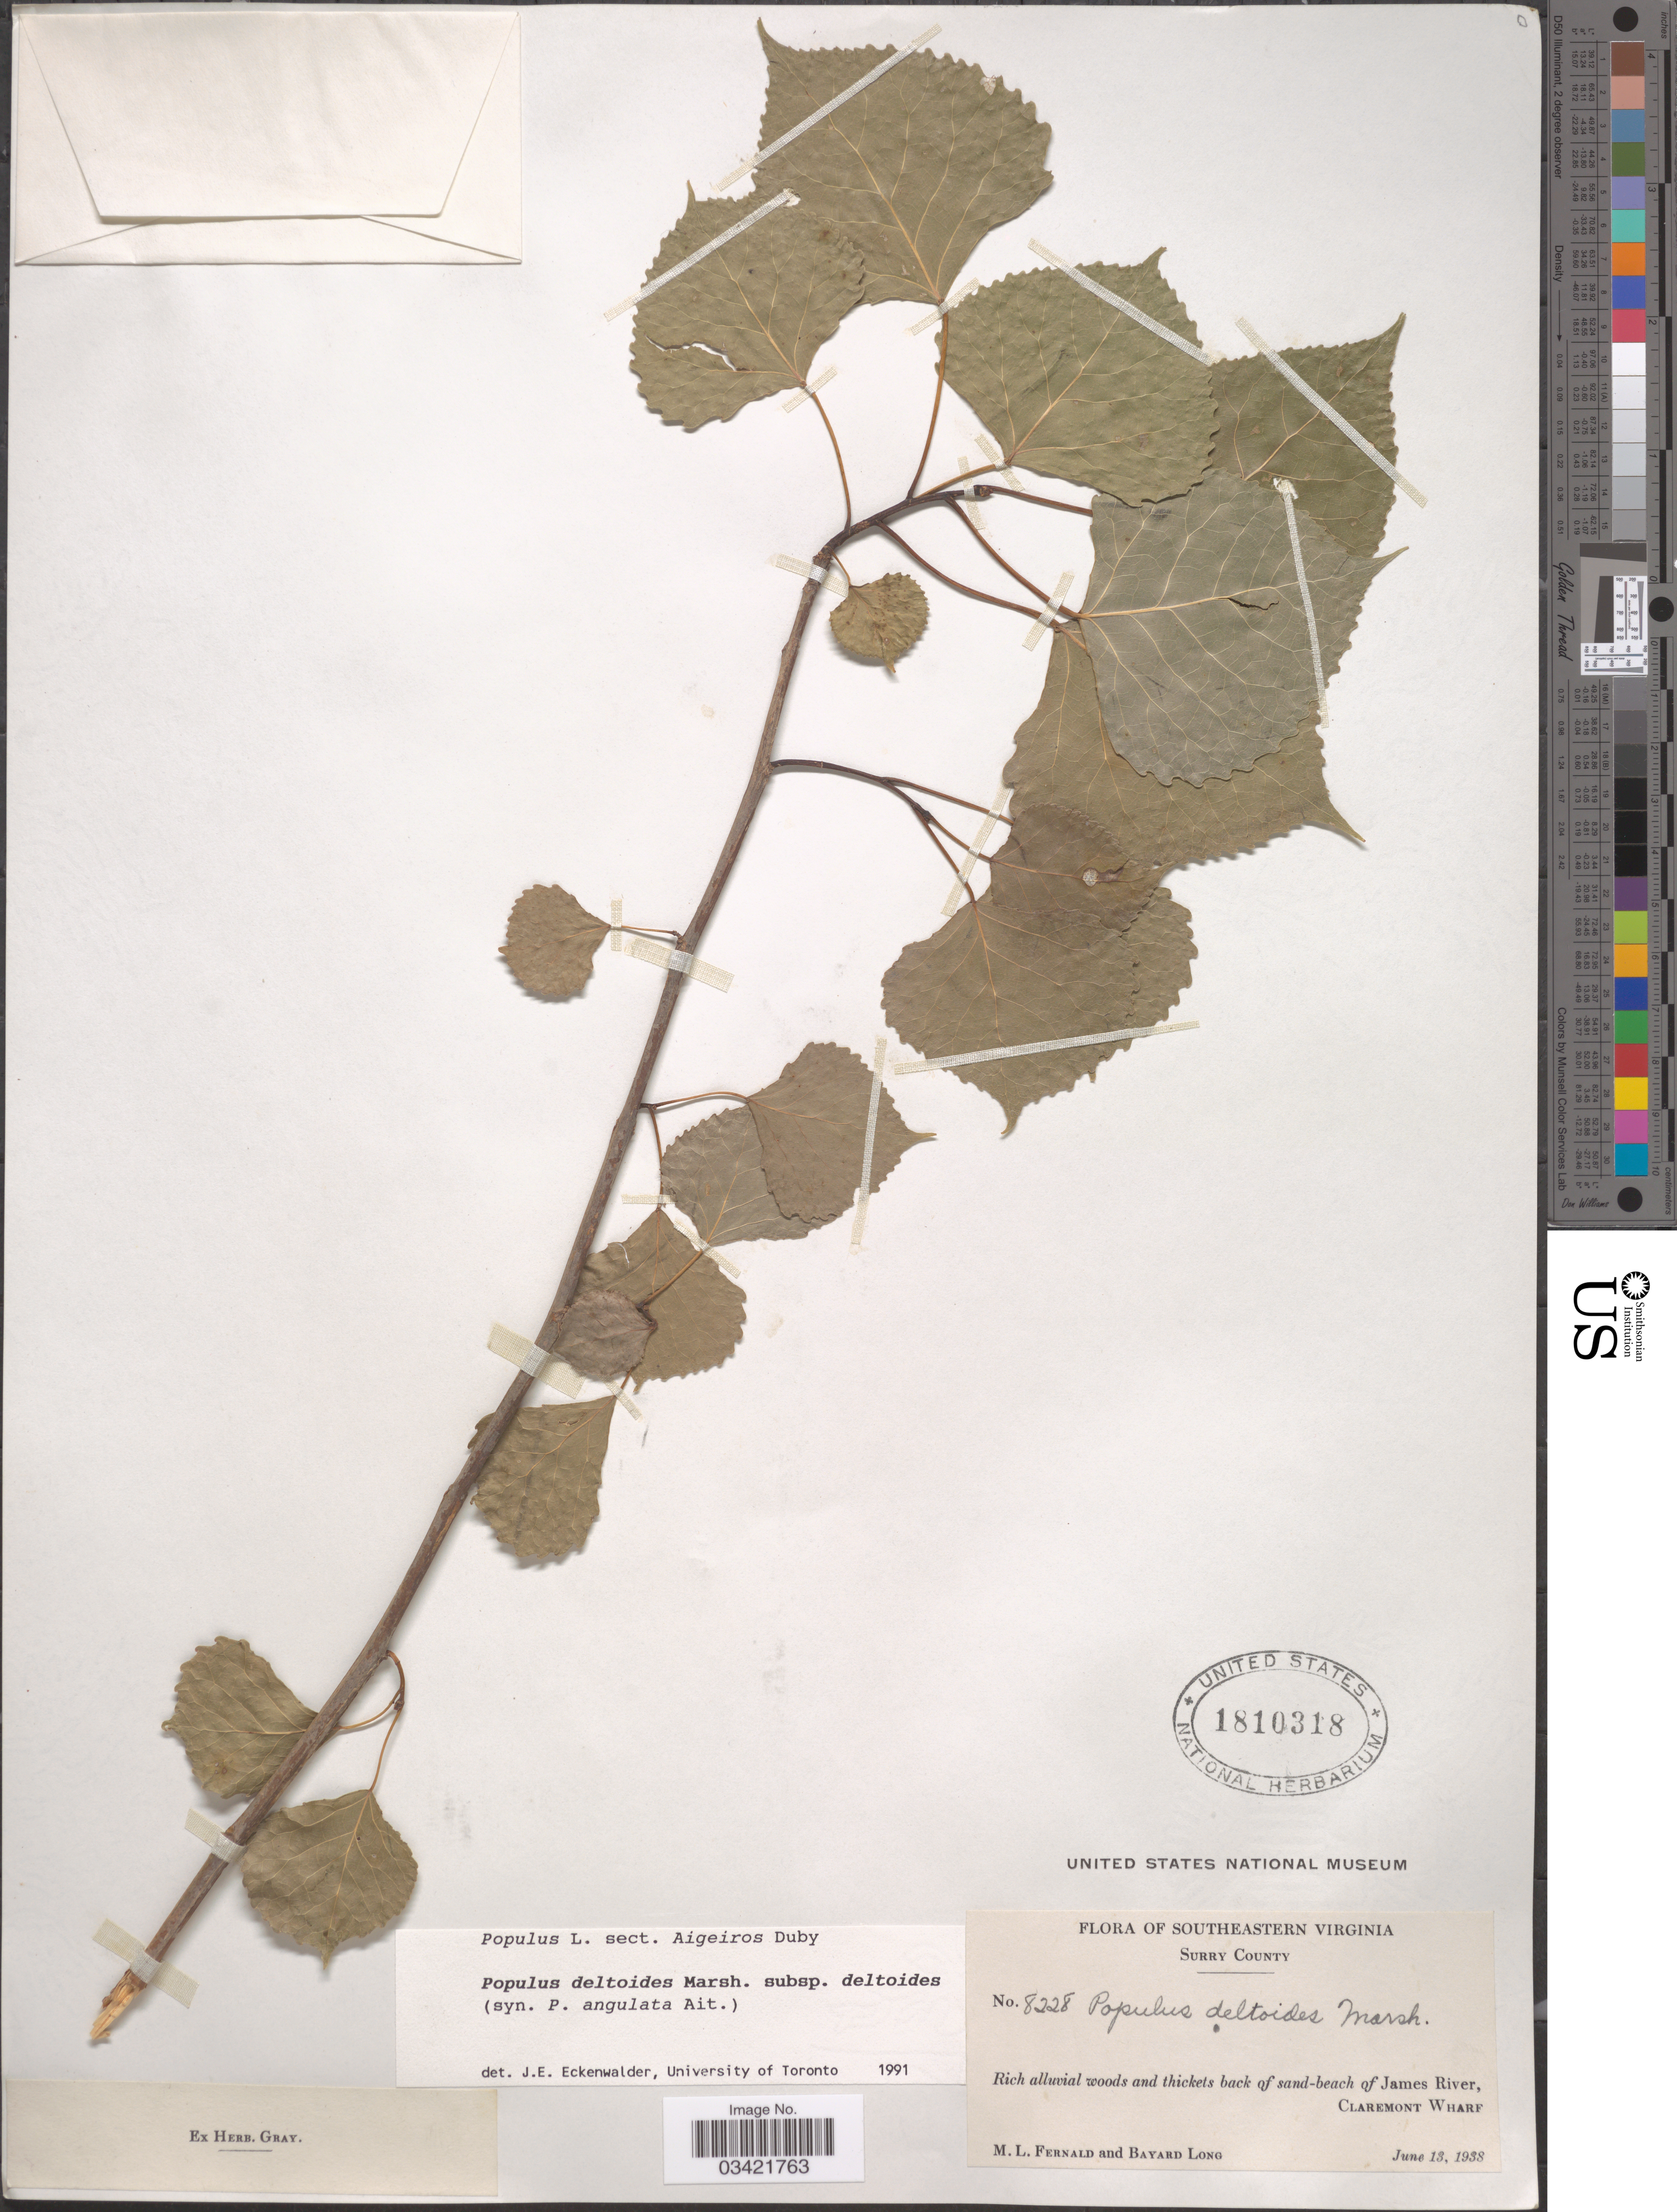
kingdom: Plantae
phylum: Tracheophyta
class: Magnoliopsida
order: Malpighiales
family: Salicaceae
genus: Populus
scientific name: Populus deltoides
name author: W. Bartram ex Marshall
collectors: M. L. Fernald & B. Long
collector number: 8228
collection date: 1938-06-13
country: United States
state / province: Virginia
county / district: Surry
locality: Southeastern Virginia. Surry County. Rich alluvial woods and thickets back of sand-beach of James River, Claremont Wharf.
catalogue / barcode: US 1810318